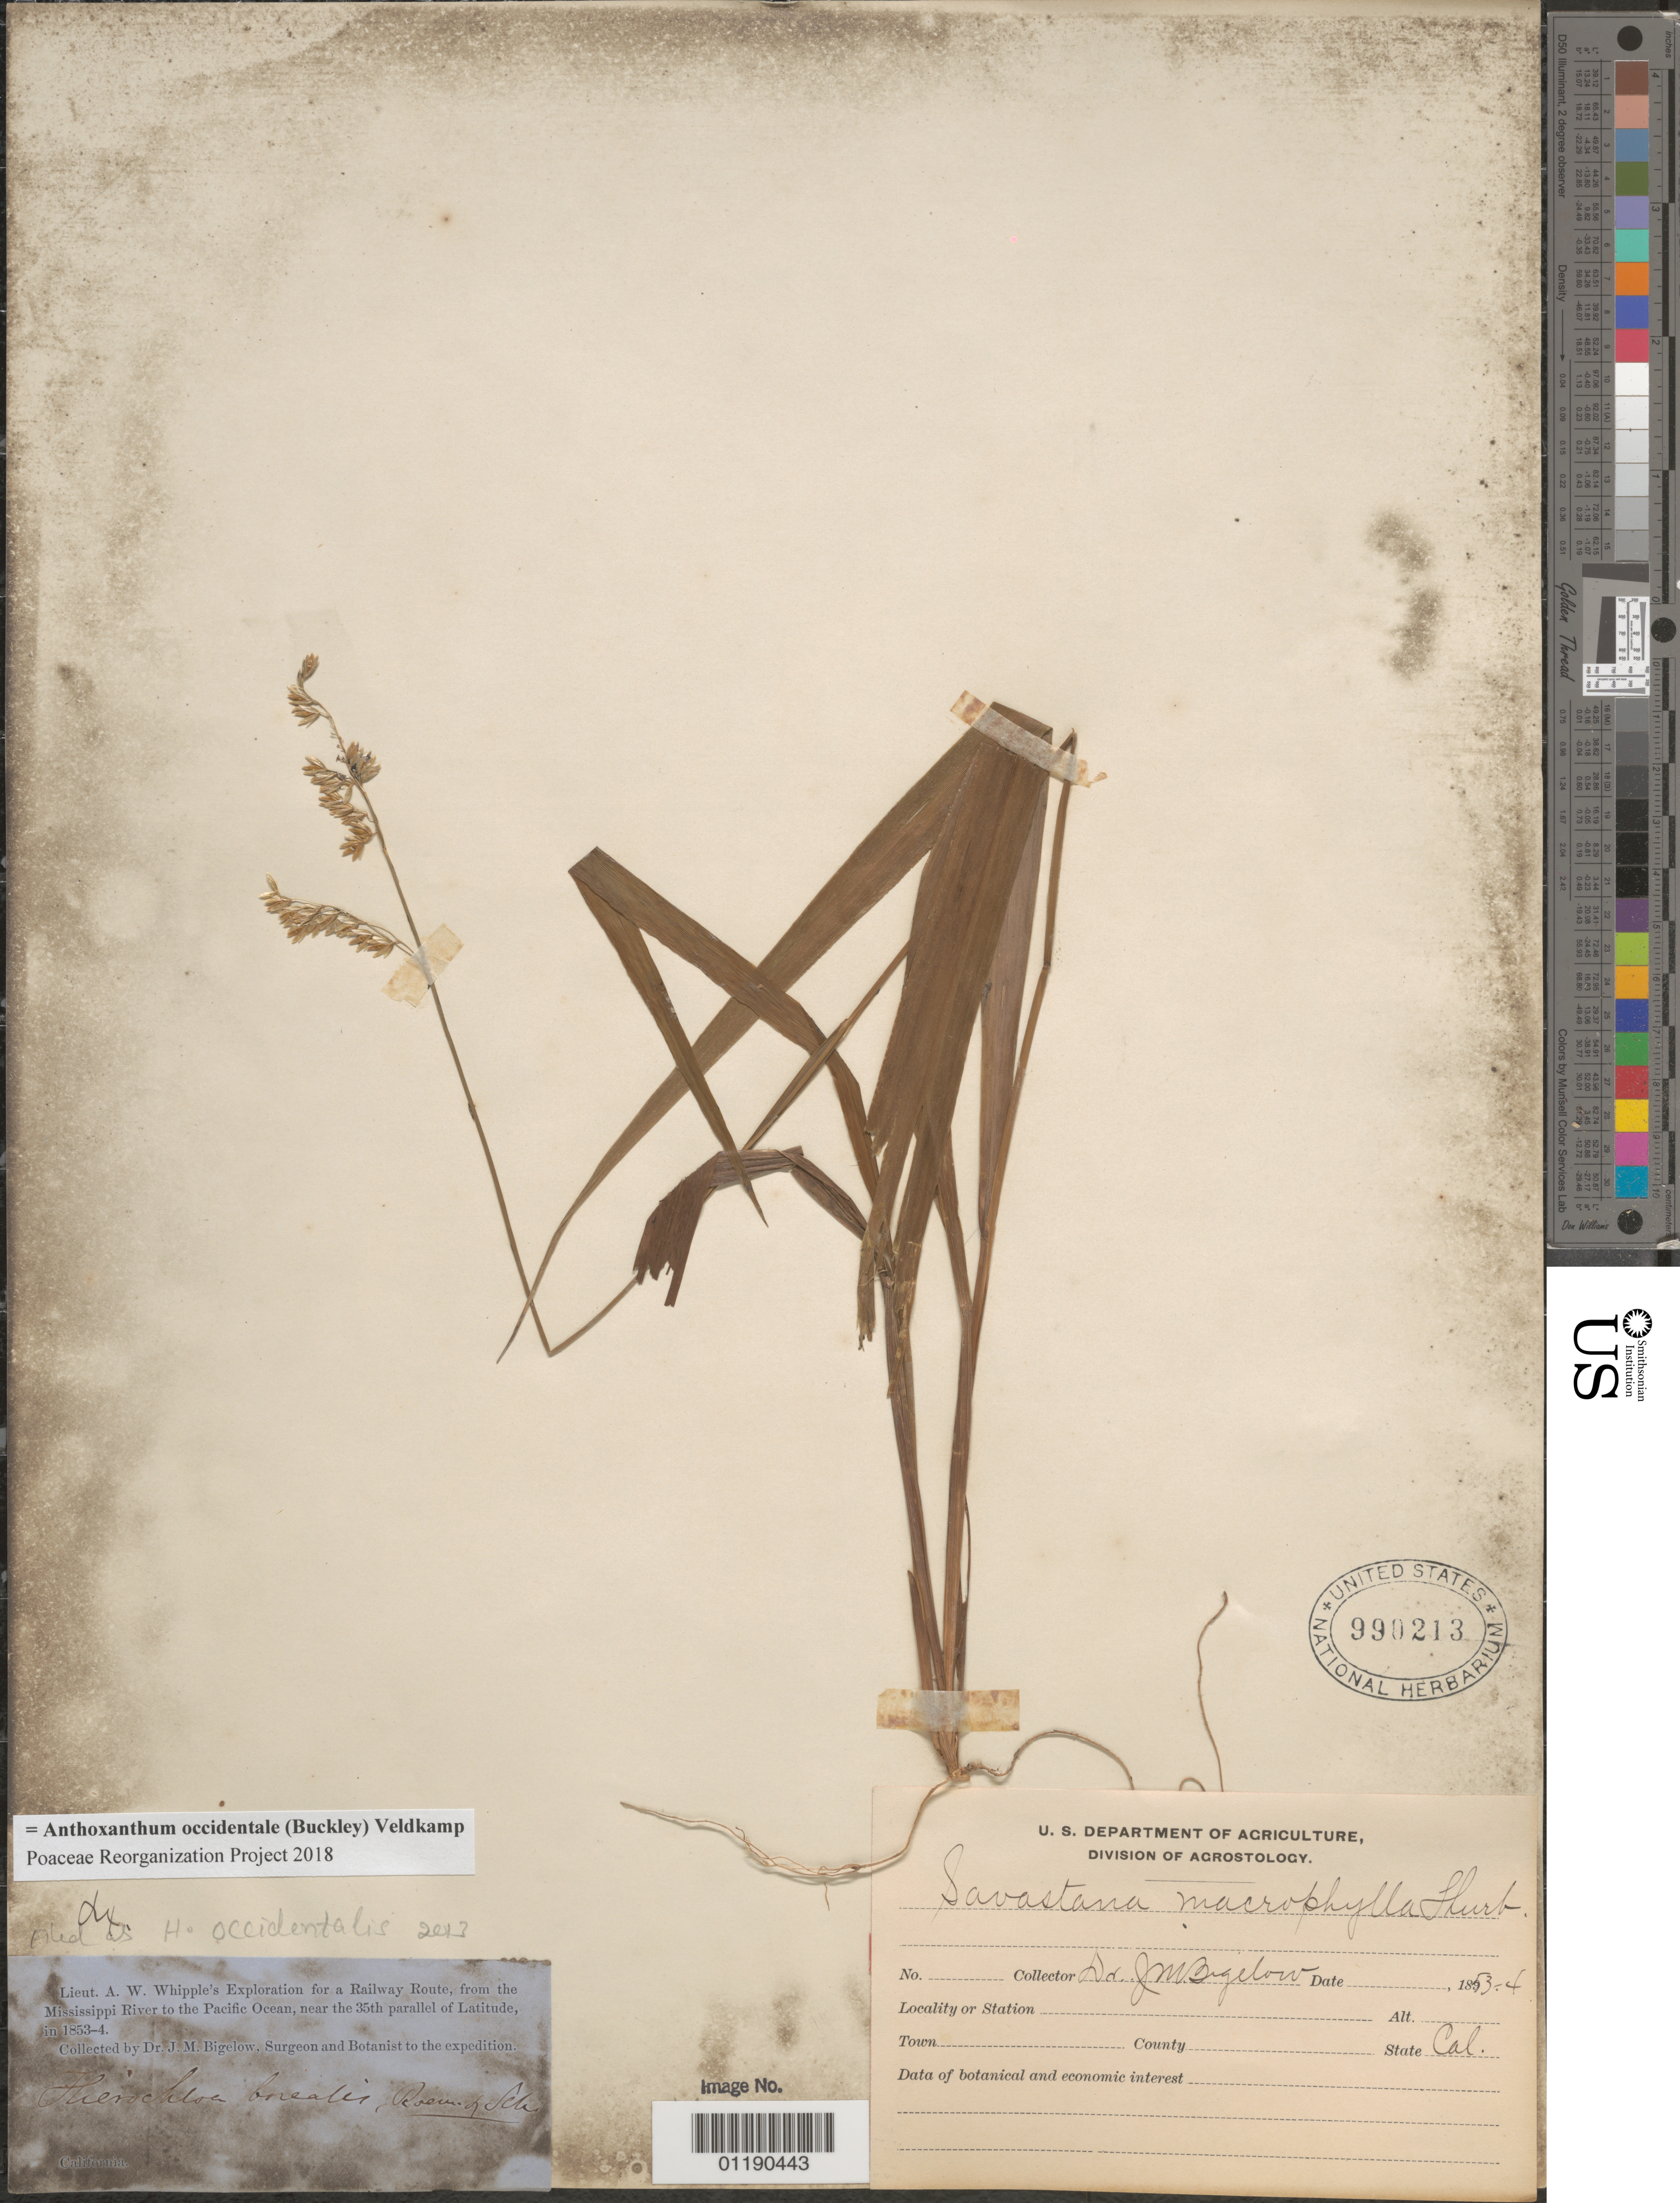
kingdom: Plantae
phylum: Tracheophyta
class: Liliopsida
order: Poales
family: Poaceae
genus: Anthoxanthum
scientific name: Anthoxanthum occidentale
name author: (Buckley) Veldkamp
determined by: Poaceae Reorganization Project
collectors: J. M. Bigelow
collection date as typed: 1853 to -- --- 1854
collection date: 1853/1854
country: United States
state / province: California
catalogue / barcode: US 990213